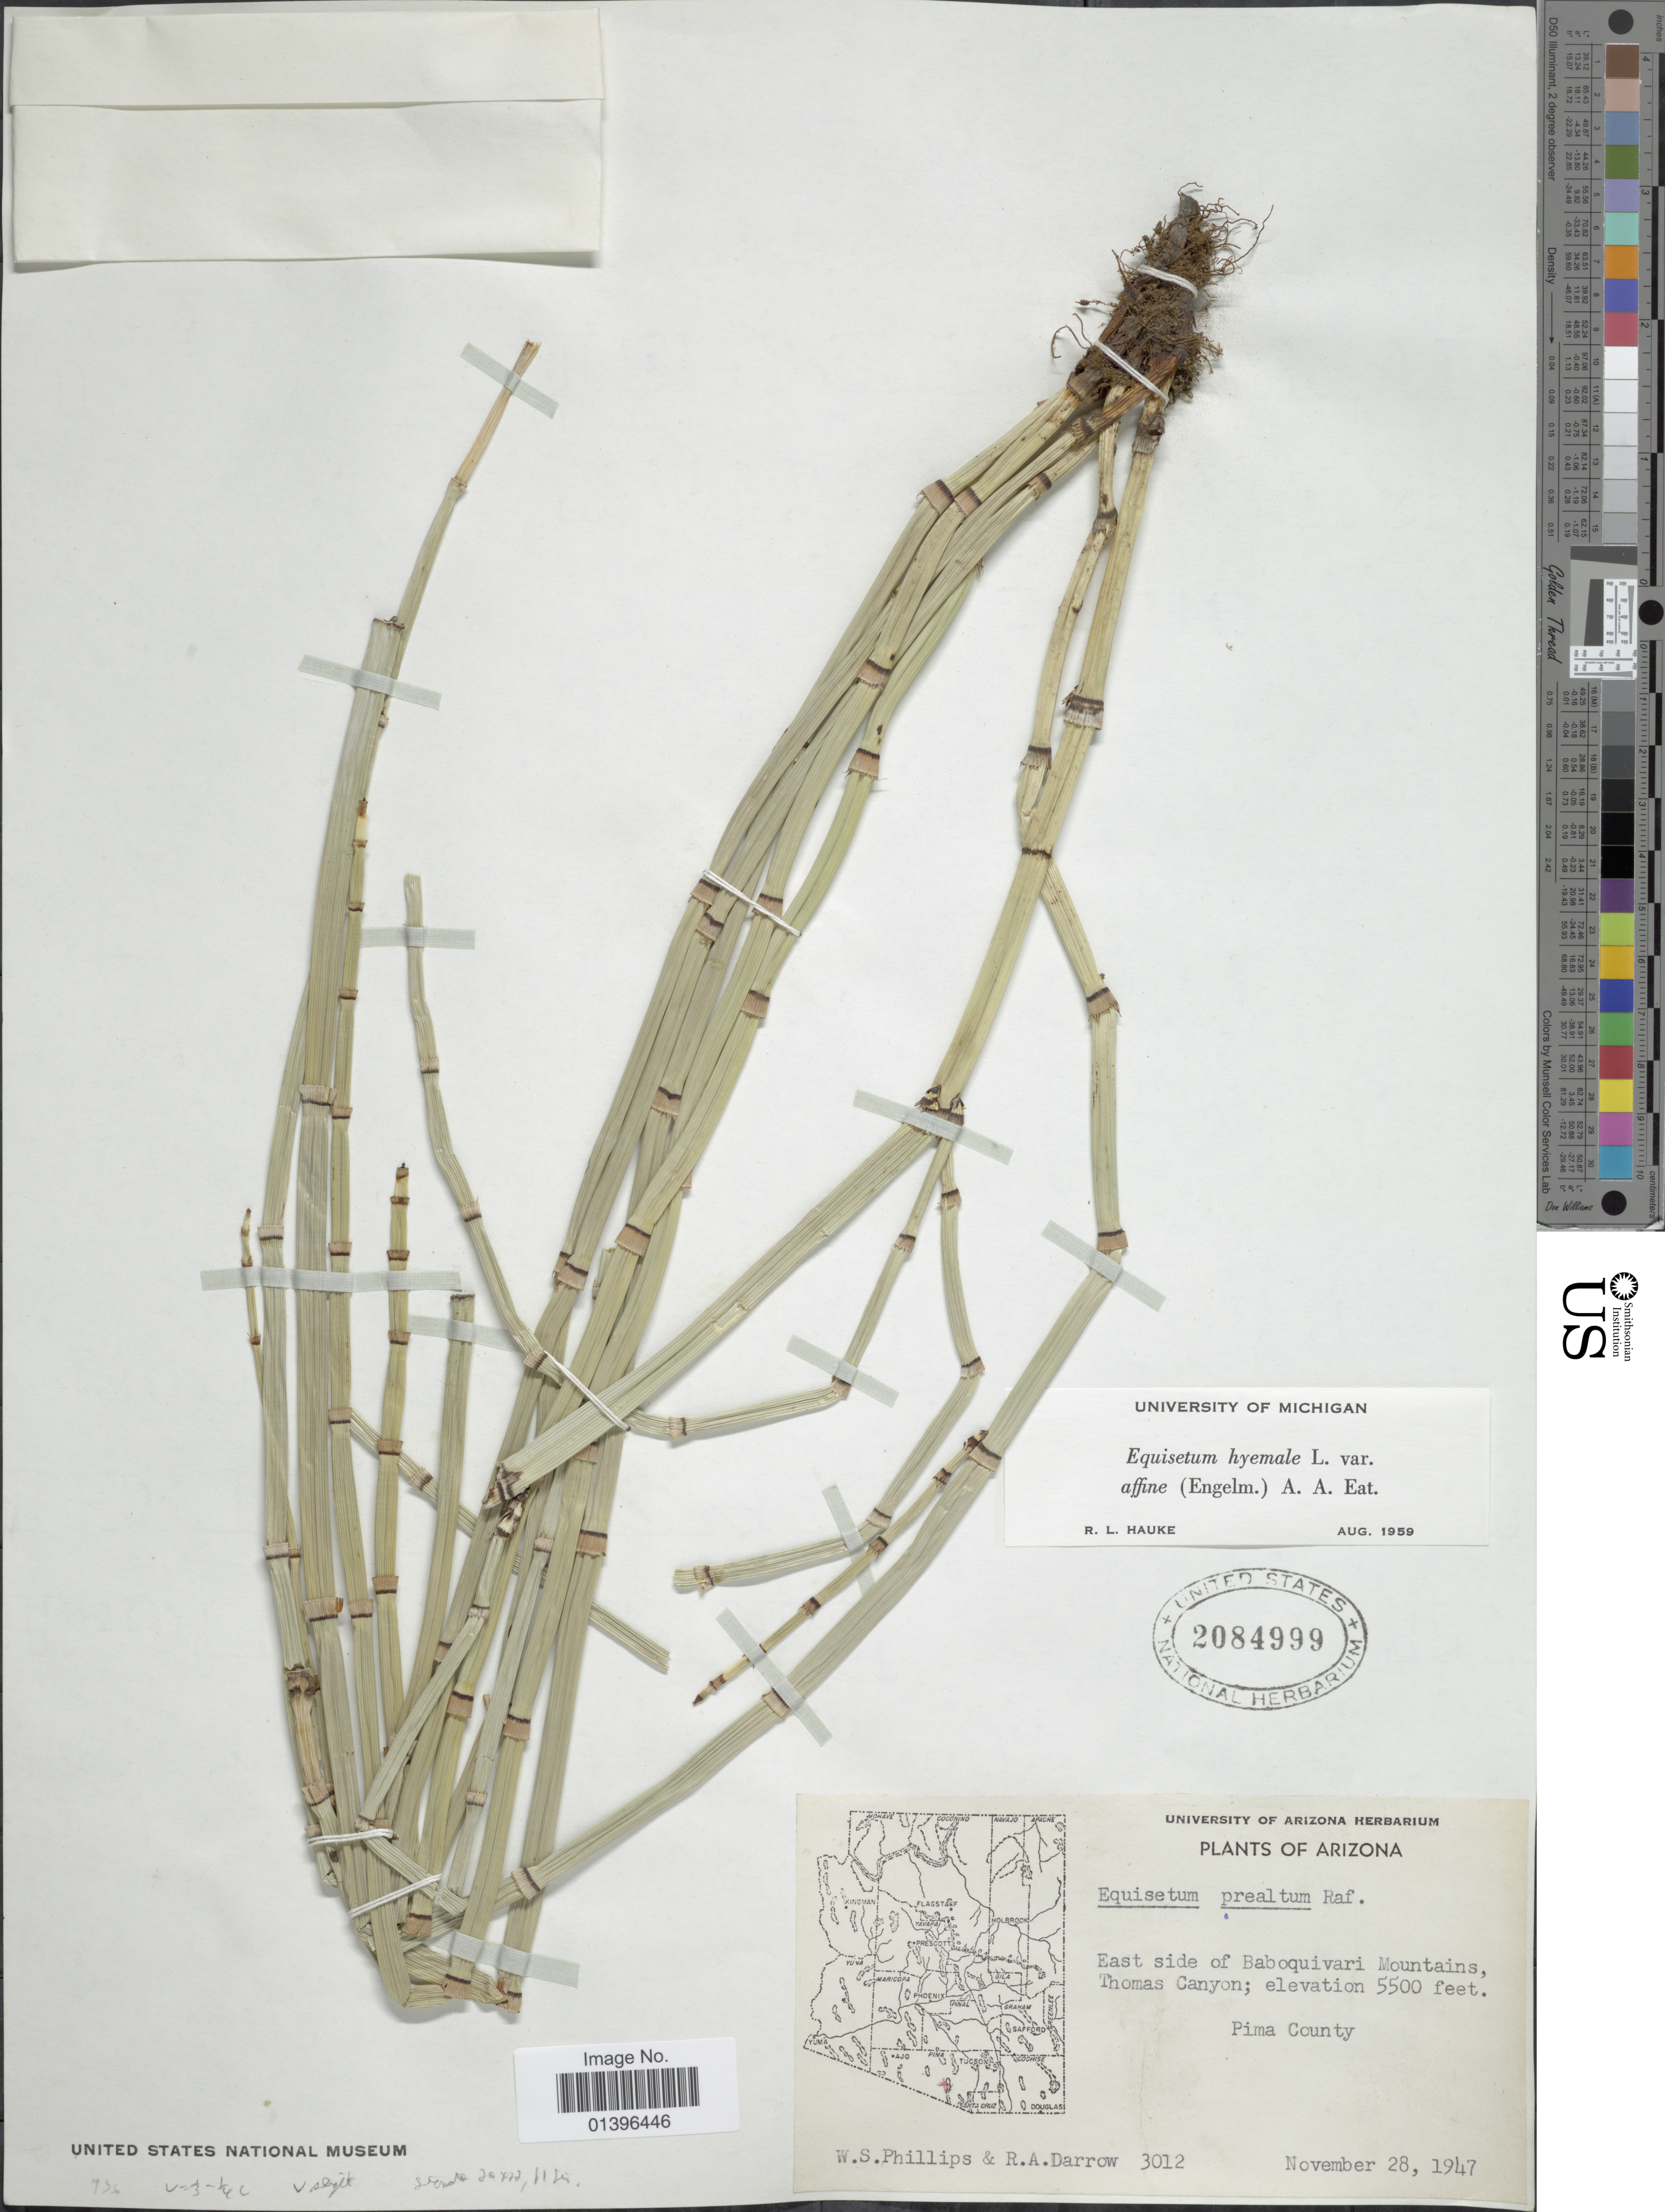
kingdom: Plantae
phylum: Tracheophyta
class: Polypodiopsida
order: Equisetales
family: Equisetaceae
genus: Equisetum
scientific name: Equisetum hyemale var. affine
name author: (Engelm.) A.A. Eaton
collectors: W. S. Phillips & R. A. Darrow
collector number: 3012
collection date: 1947-11-28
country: United States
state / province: Arizona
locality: East side of Baboquivari Mountains, Thomas Canyon, Pima County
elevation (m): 1676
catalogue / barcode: US 2084999